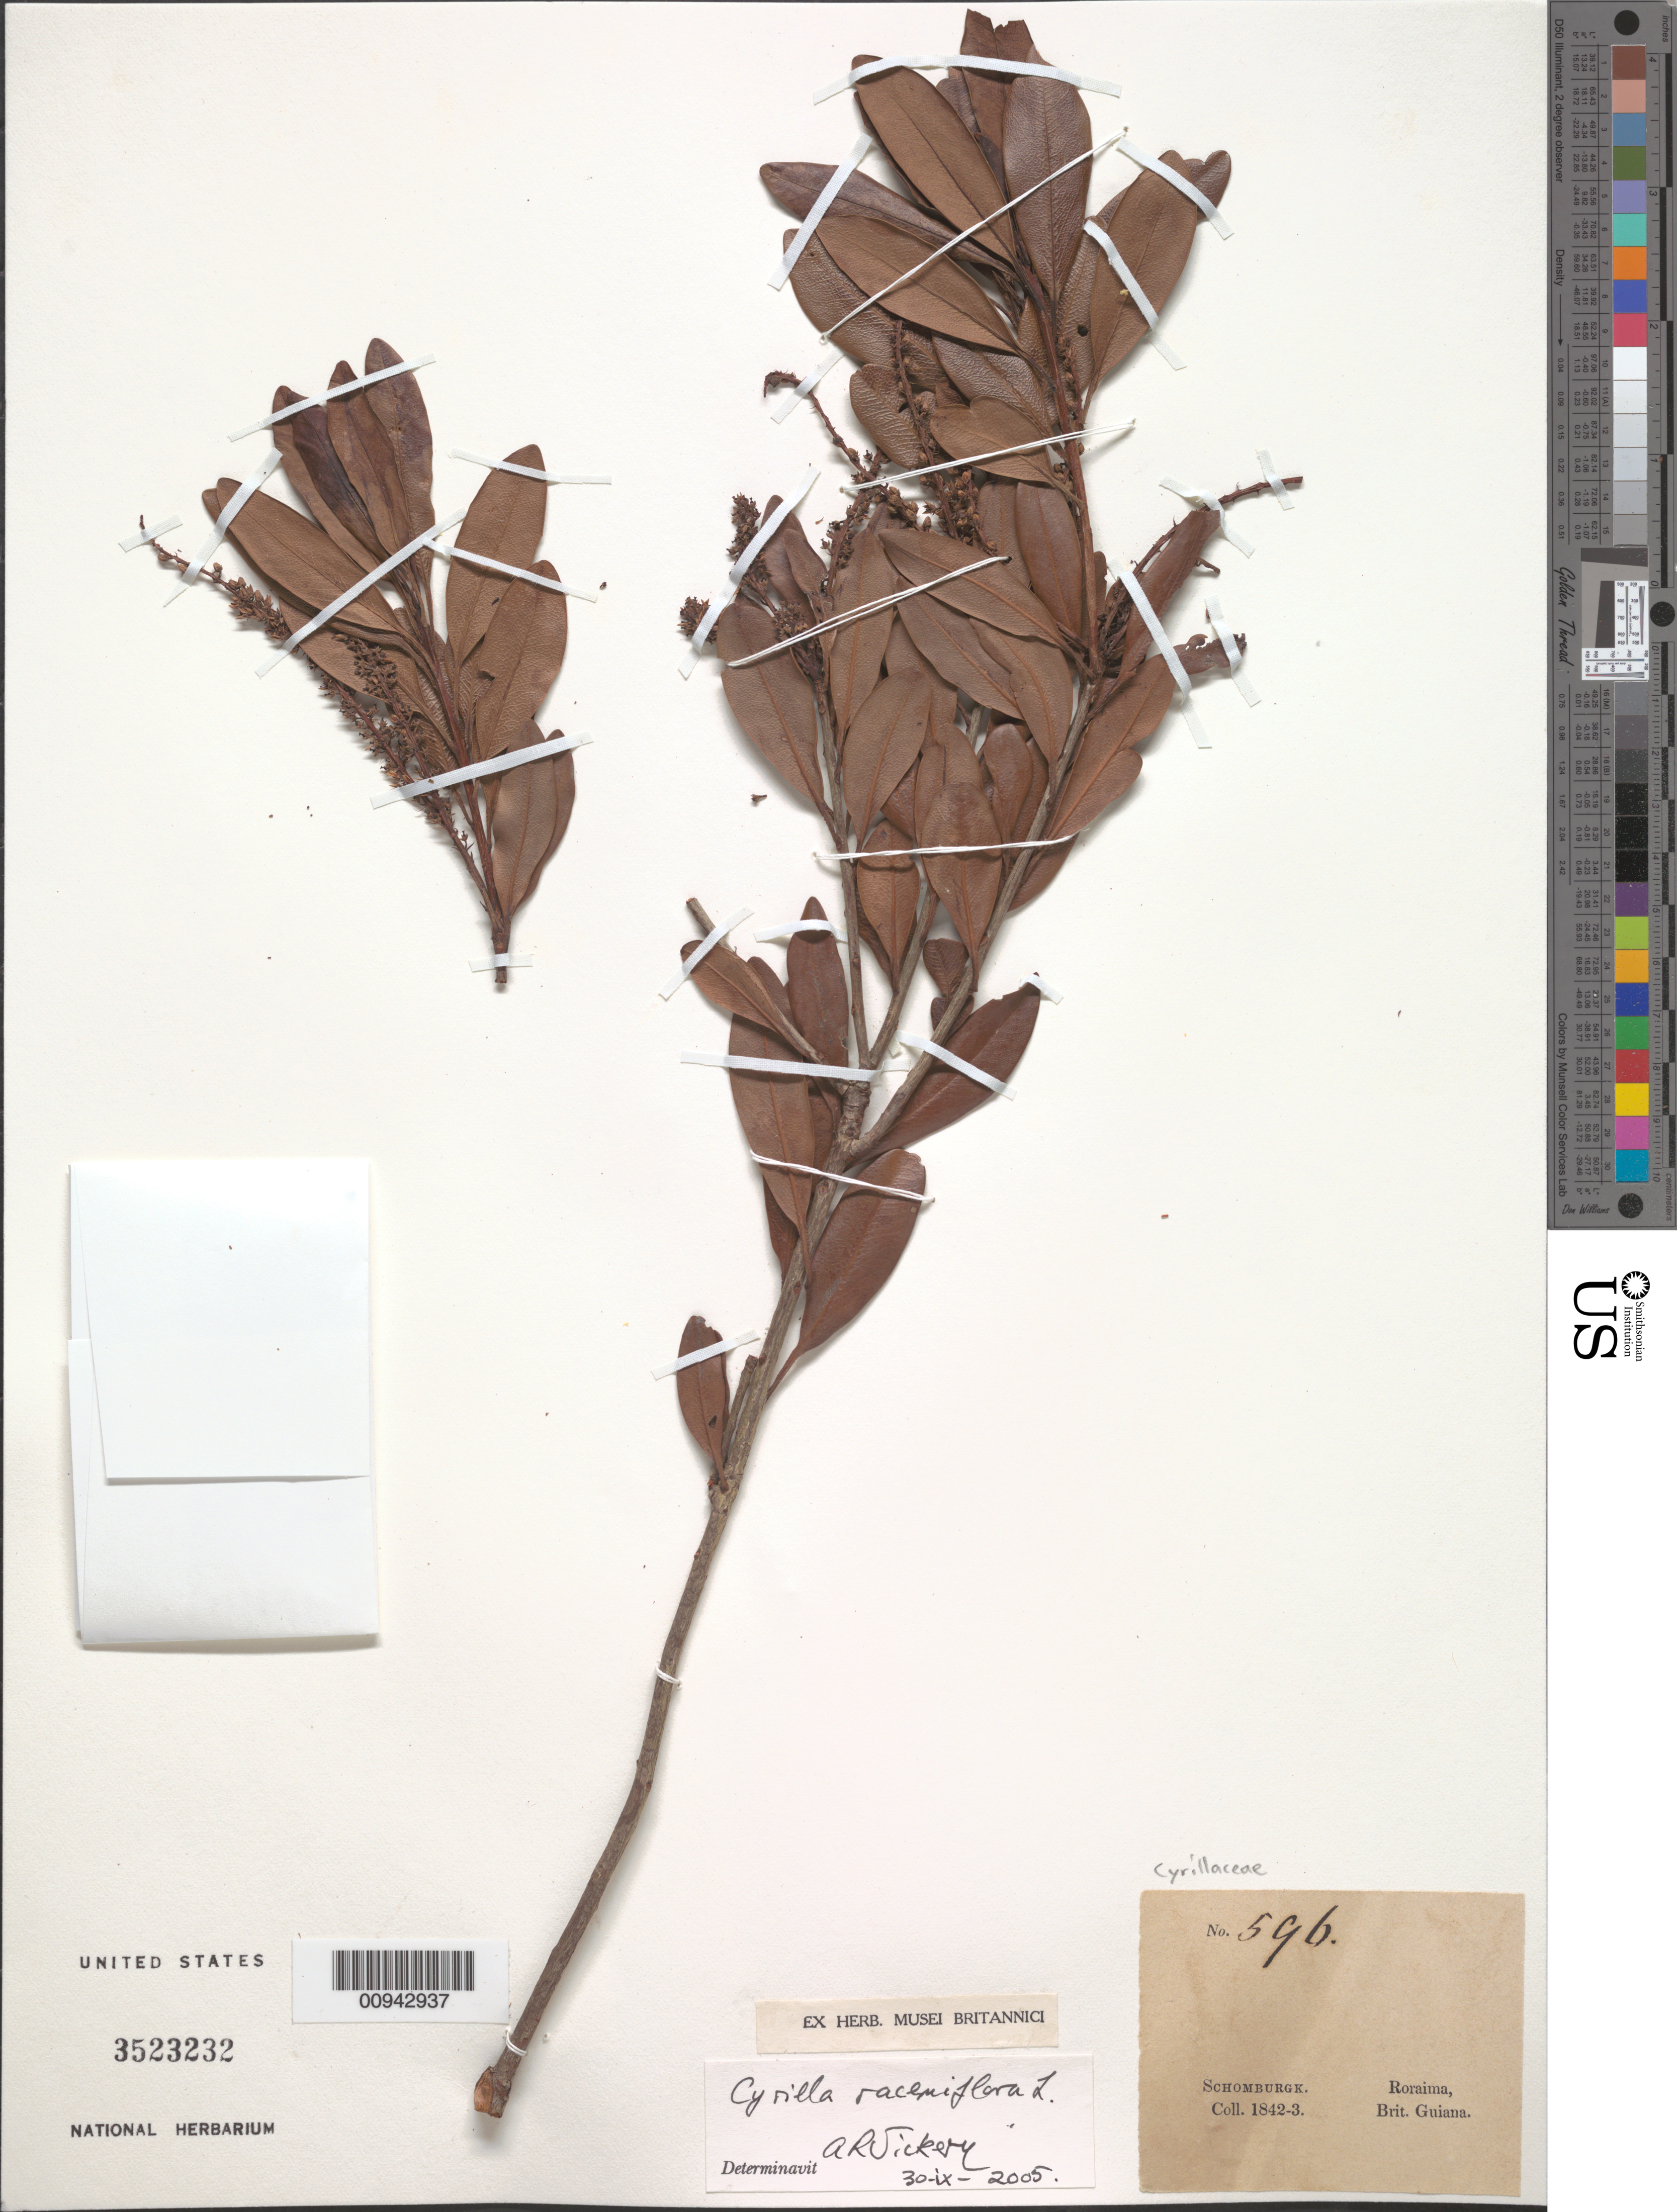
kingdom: Plantae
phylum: Tracheophyta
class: Magnoliopsida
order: Ericales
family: Cyrillaceae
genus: Cyrilla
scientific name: Cyrilla racemiflora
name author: L.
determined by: Vickery, A. R.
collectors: R. H. Schomburgk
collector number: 596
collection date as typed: March 1842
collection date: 1842-03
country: Guyana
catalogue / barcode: US 3523232